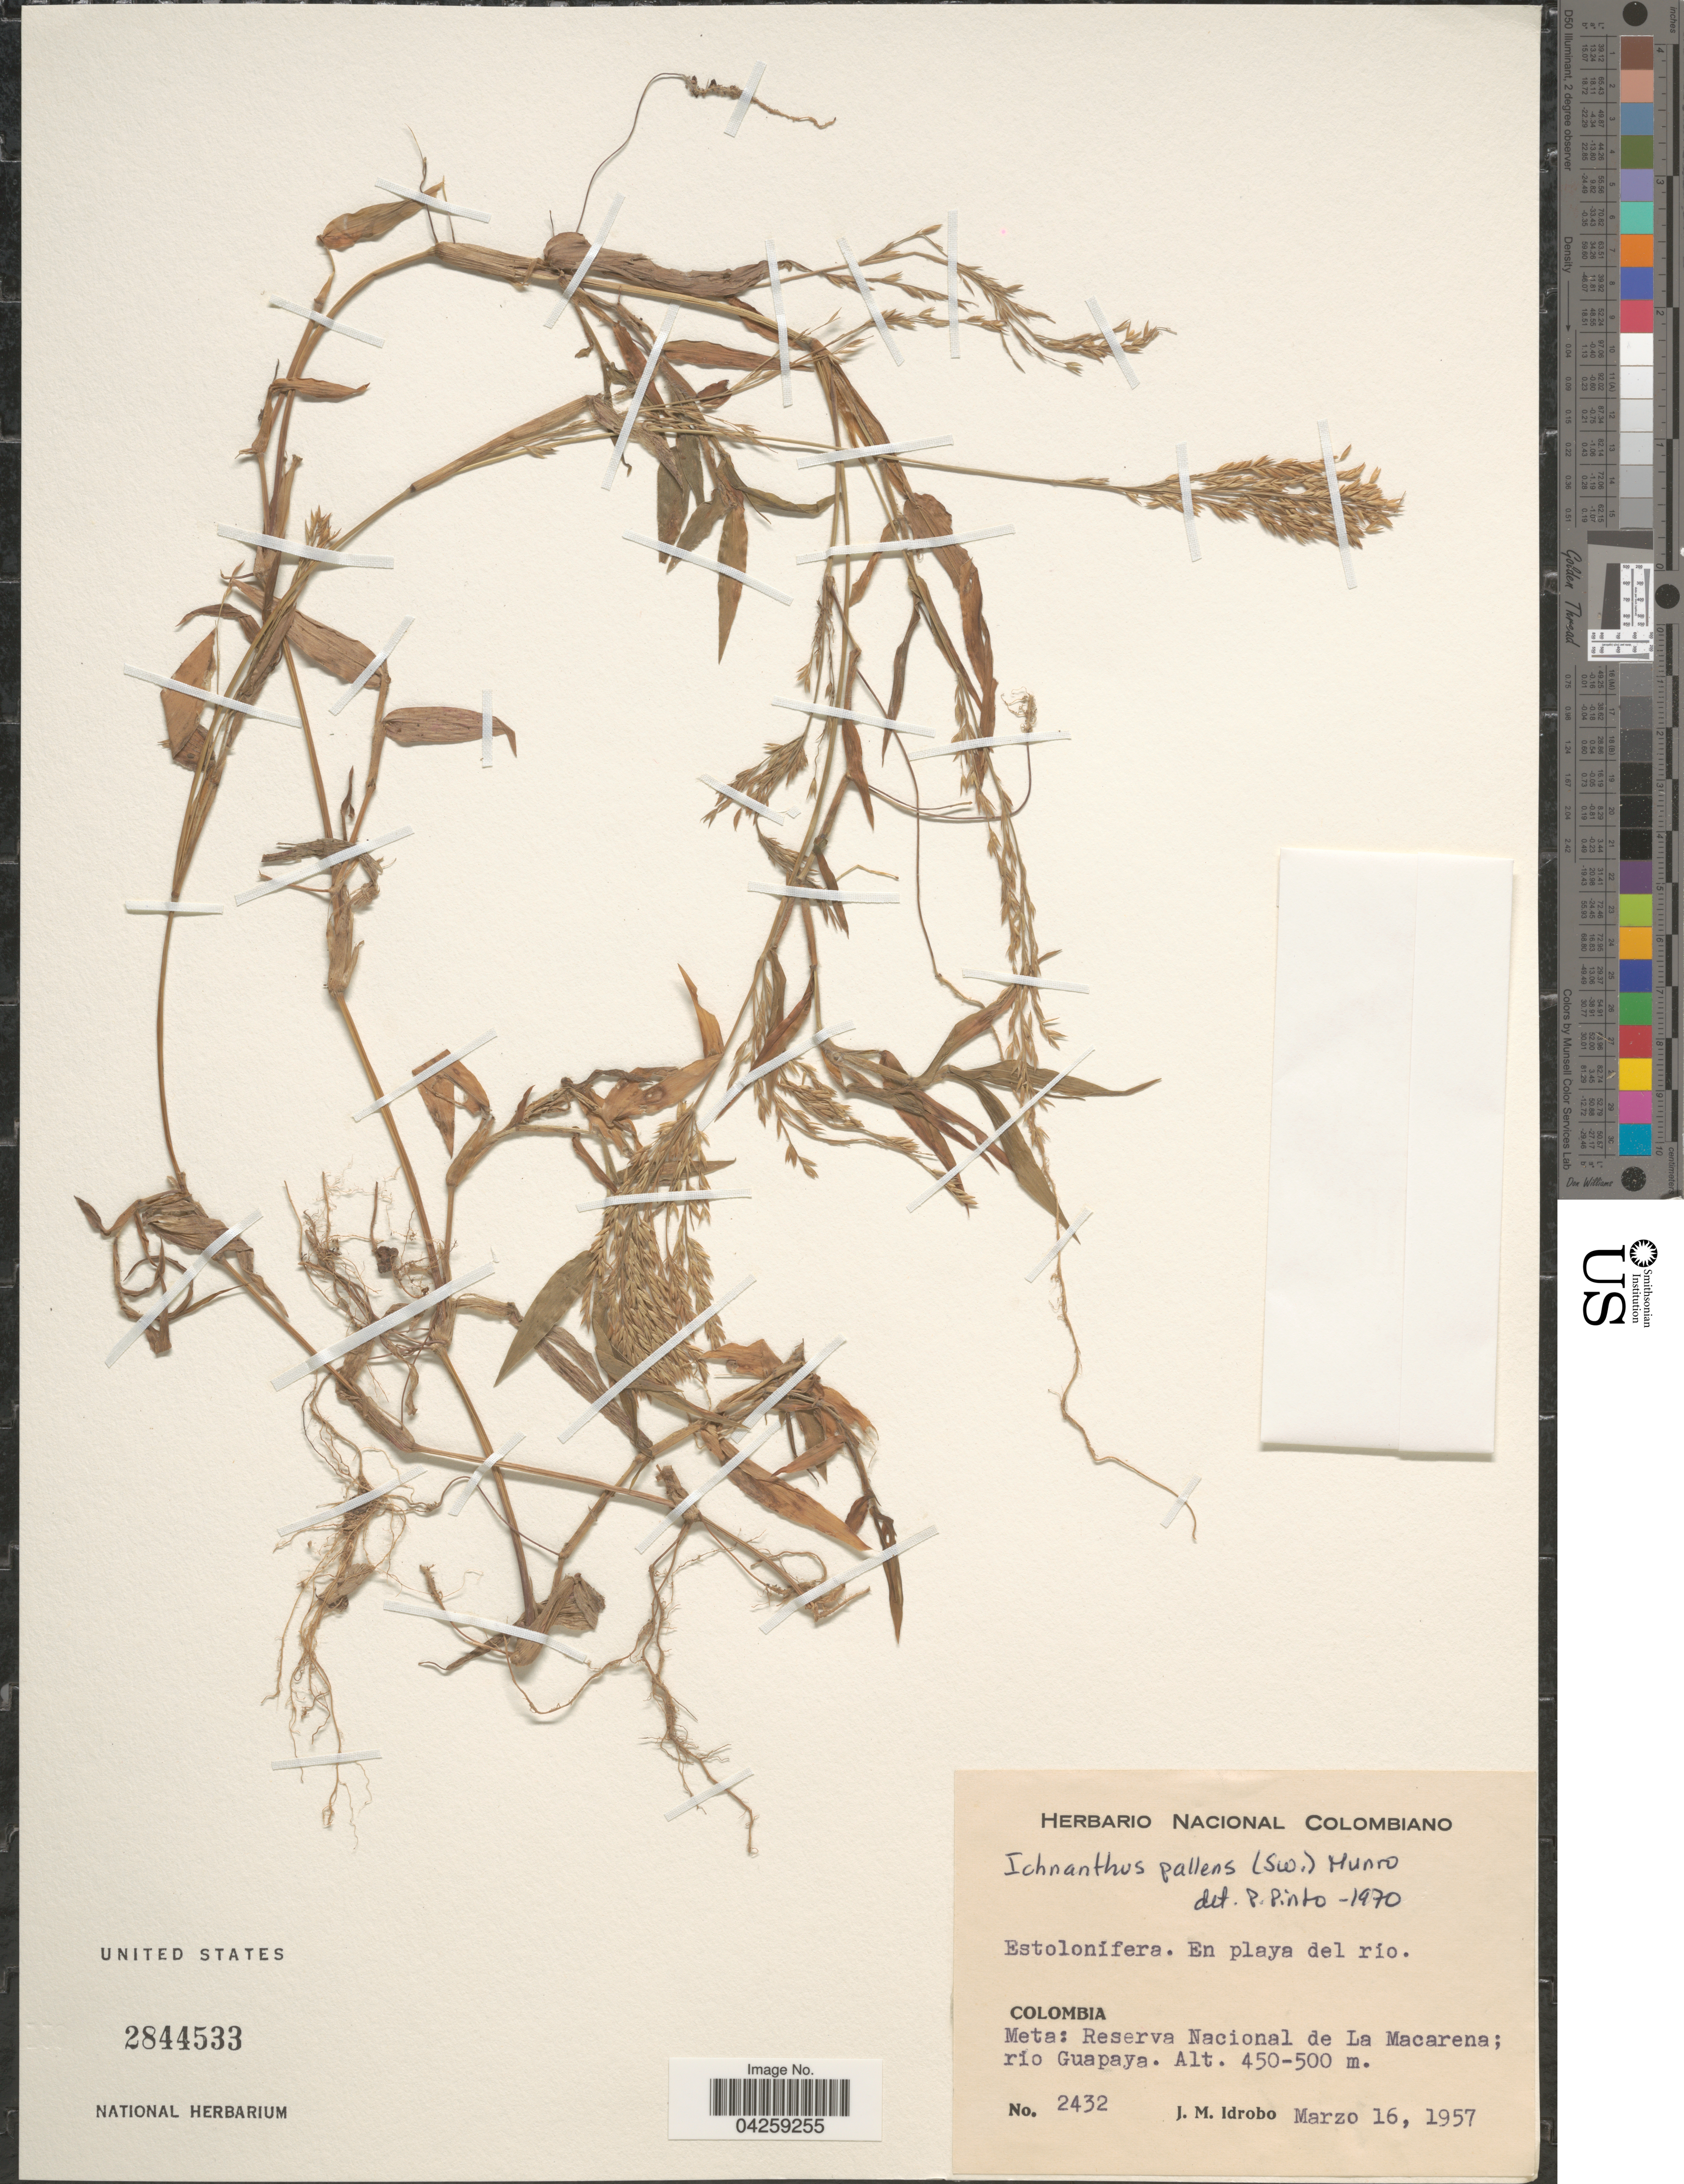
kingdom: Plantae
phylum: Tracheophyta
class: Liliopsida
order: Poales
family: Poaceae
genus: Ichnanthus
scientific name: Ichnanthus pallens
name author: (Sw.) Munro ex Benth.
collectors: J. M. Idrobo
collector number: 2432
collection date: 1957-03-16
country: Colombia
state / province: Meta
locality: Estolonifera. En playa del rio. Reserva Nacional de La Macarena; rio Guapaya.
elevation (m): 450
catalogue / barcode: US 2844533